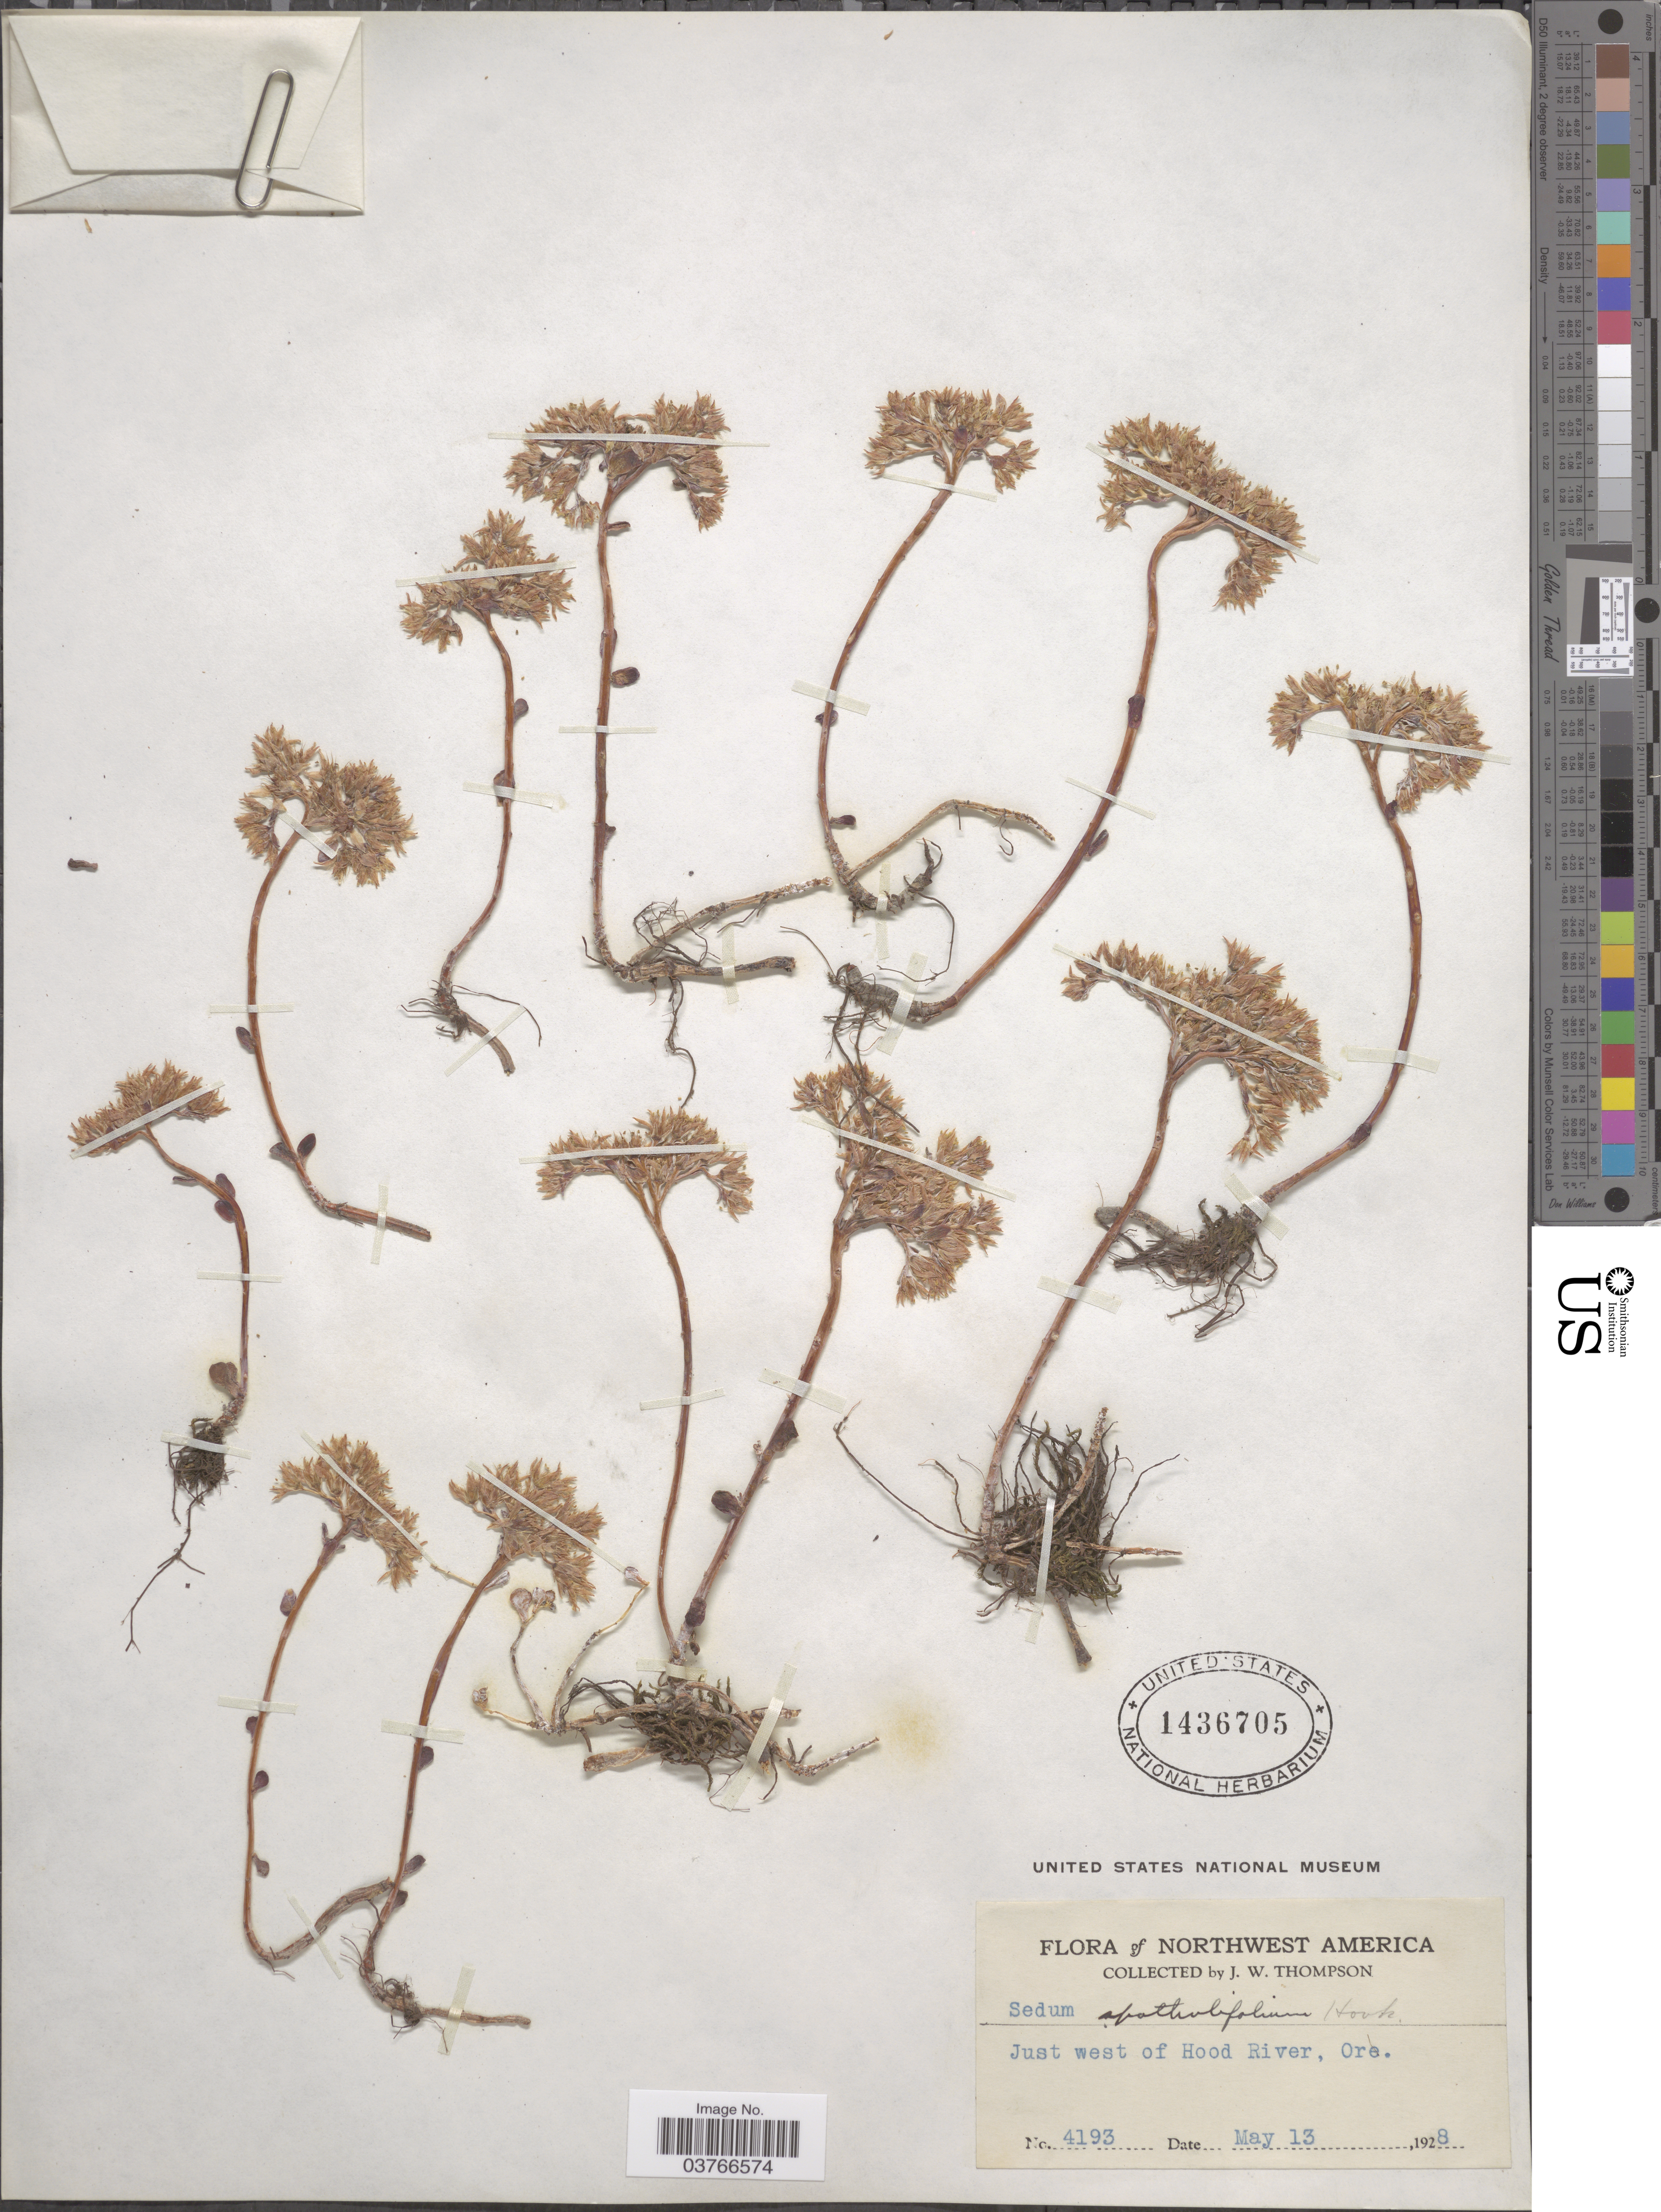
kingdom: Plantae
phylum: Tracheophyta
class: Magnoliopsida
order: Saxifragales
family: Crassulaceae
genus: Sedum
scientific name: Sedum spathulifolium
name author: Hook.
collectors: J. Thompson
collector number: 4193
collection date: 1928-05-13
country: United States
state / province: Oregon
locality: Northwest America. Just west of Hood River.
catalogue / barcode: US 1436705